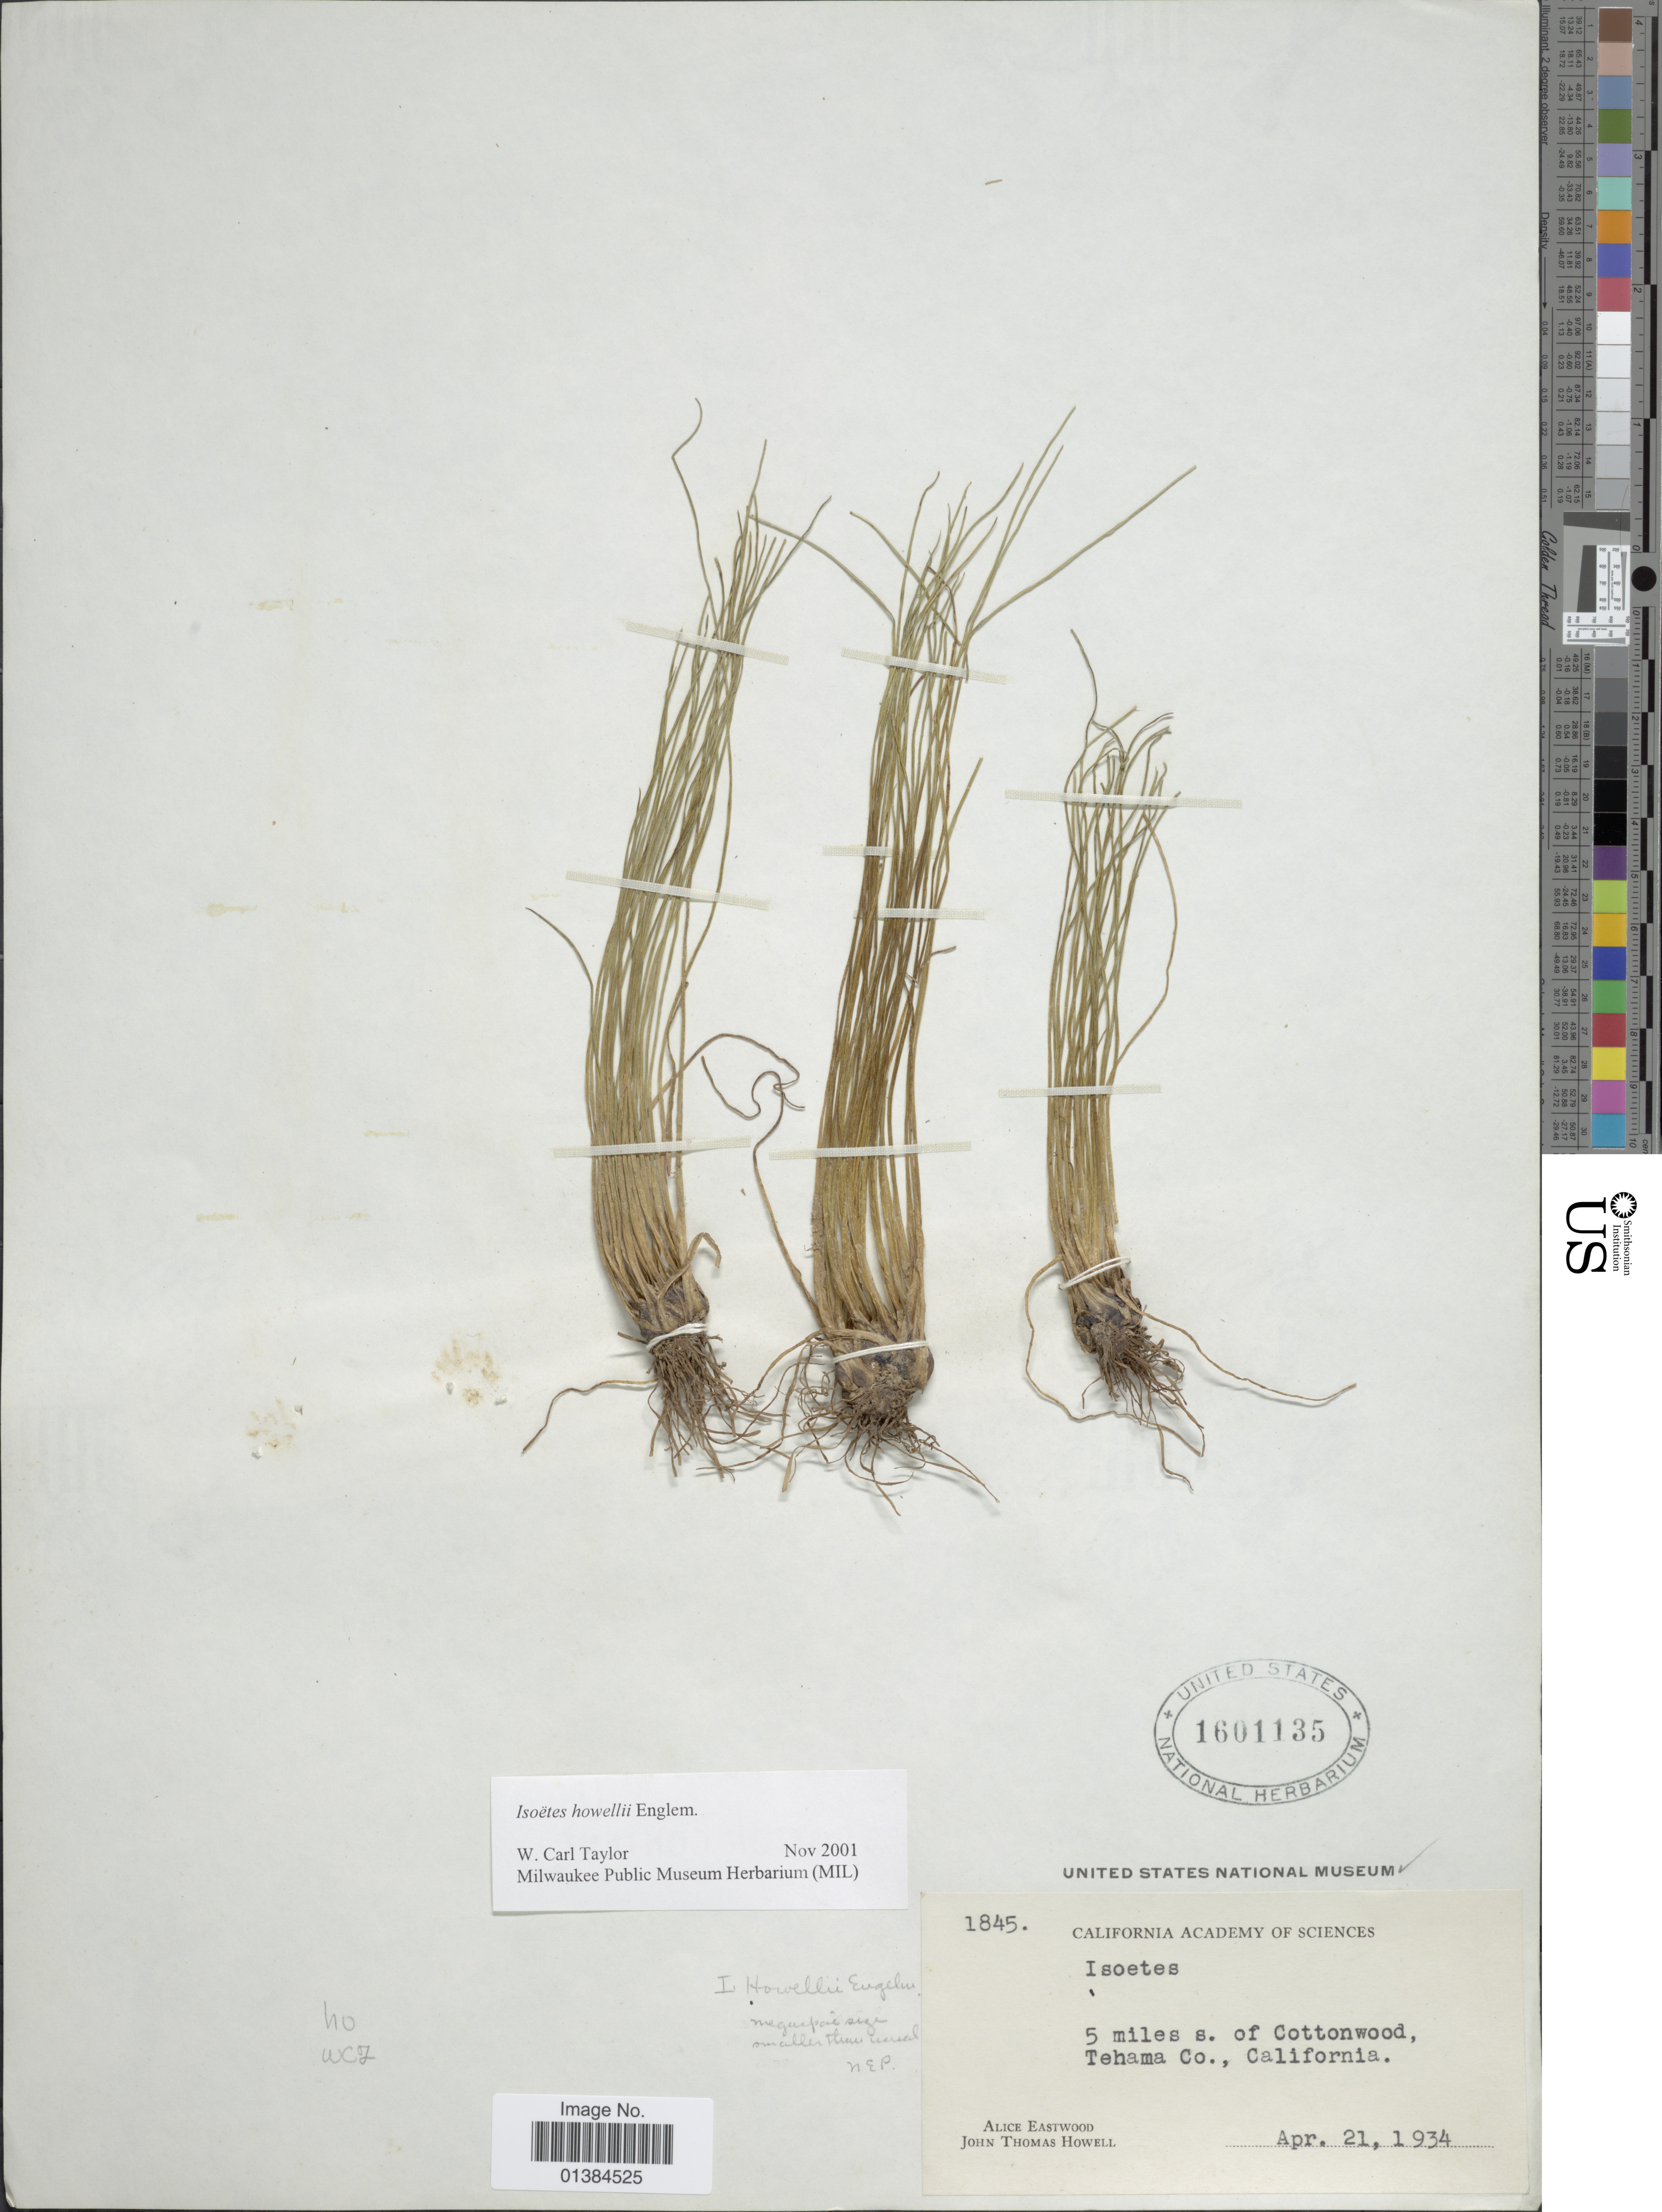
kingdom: Plantae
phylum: Tracheophyta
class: Lycopodiopsida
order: Isoetales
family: Isoetaceae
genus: Isoetes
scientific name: Isoetes howellii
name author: Engelm.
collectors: A. Eastwood & J. T. Howell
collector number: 1845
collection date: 1934-04-21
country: United States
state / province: California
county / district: Tehama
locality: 5 miles s. of Cottonwood, Tehama Co.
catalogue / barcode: US 1601135